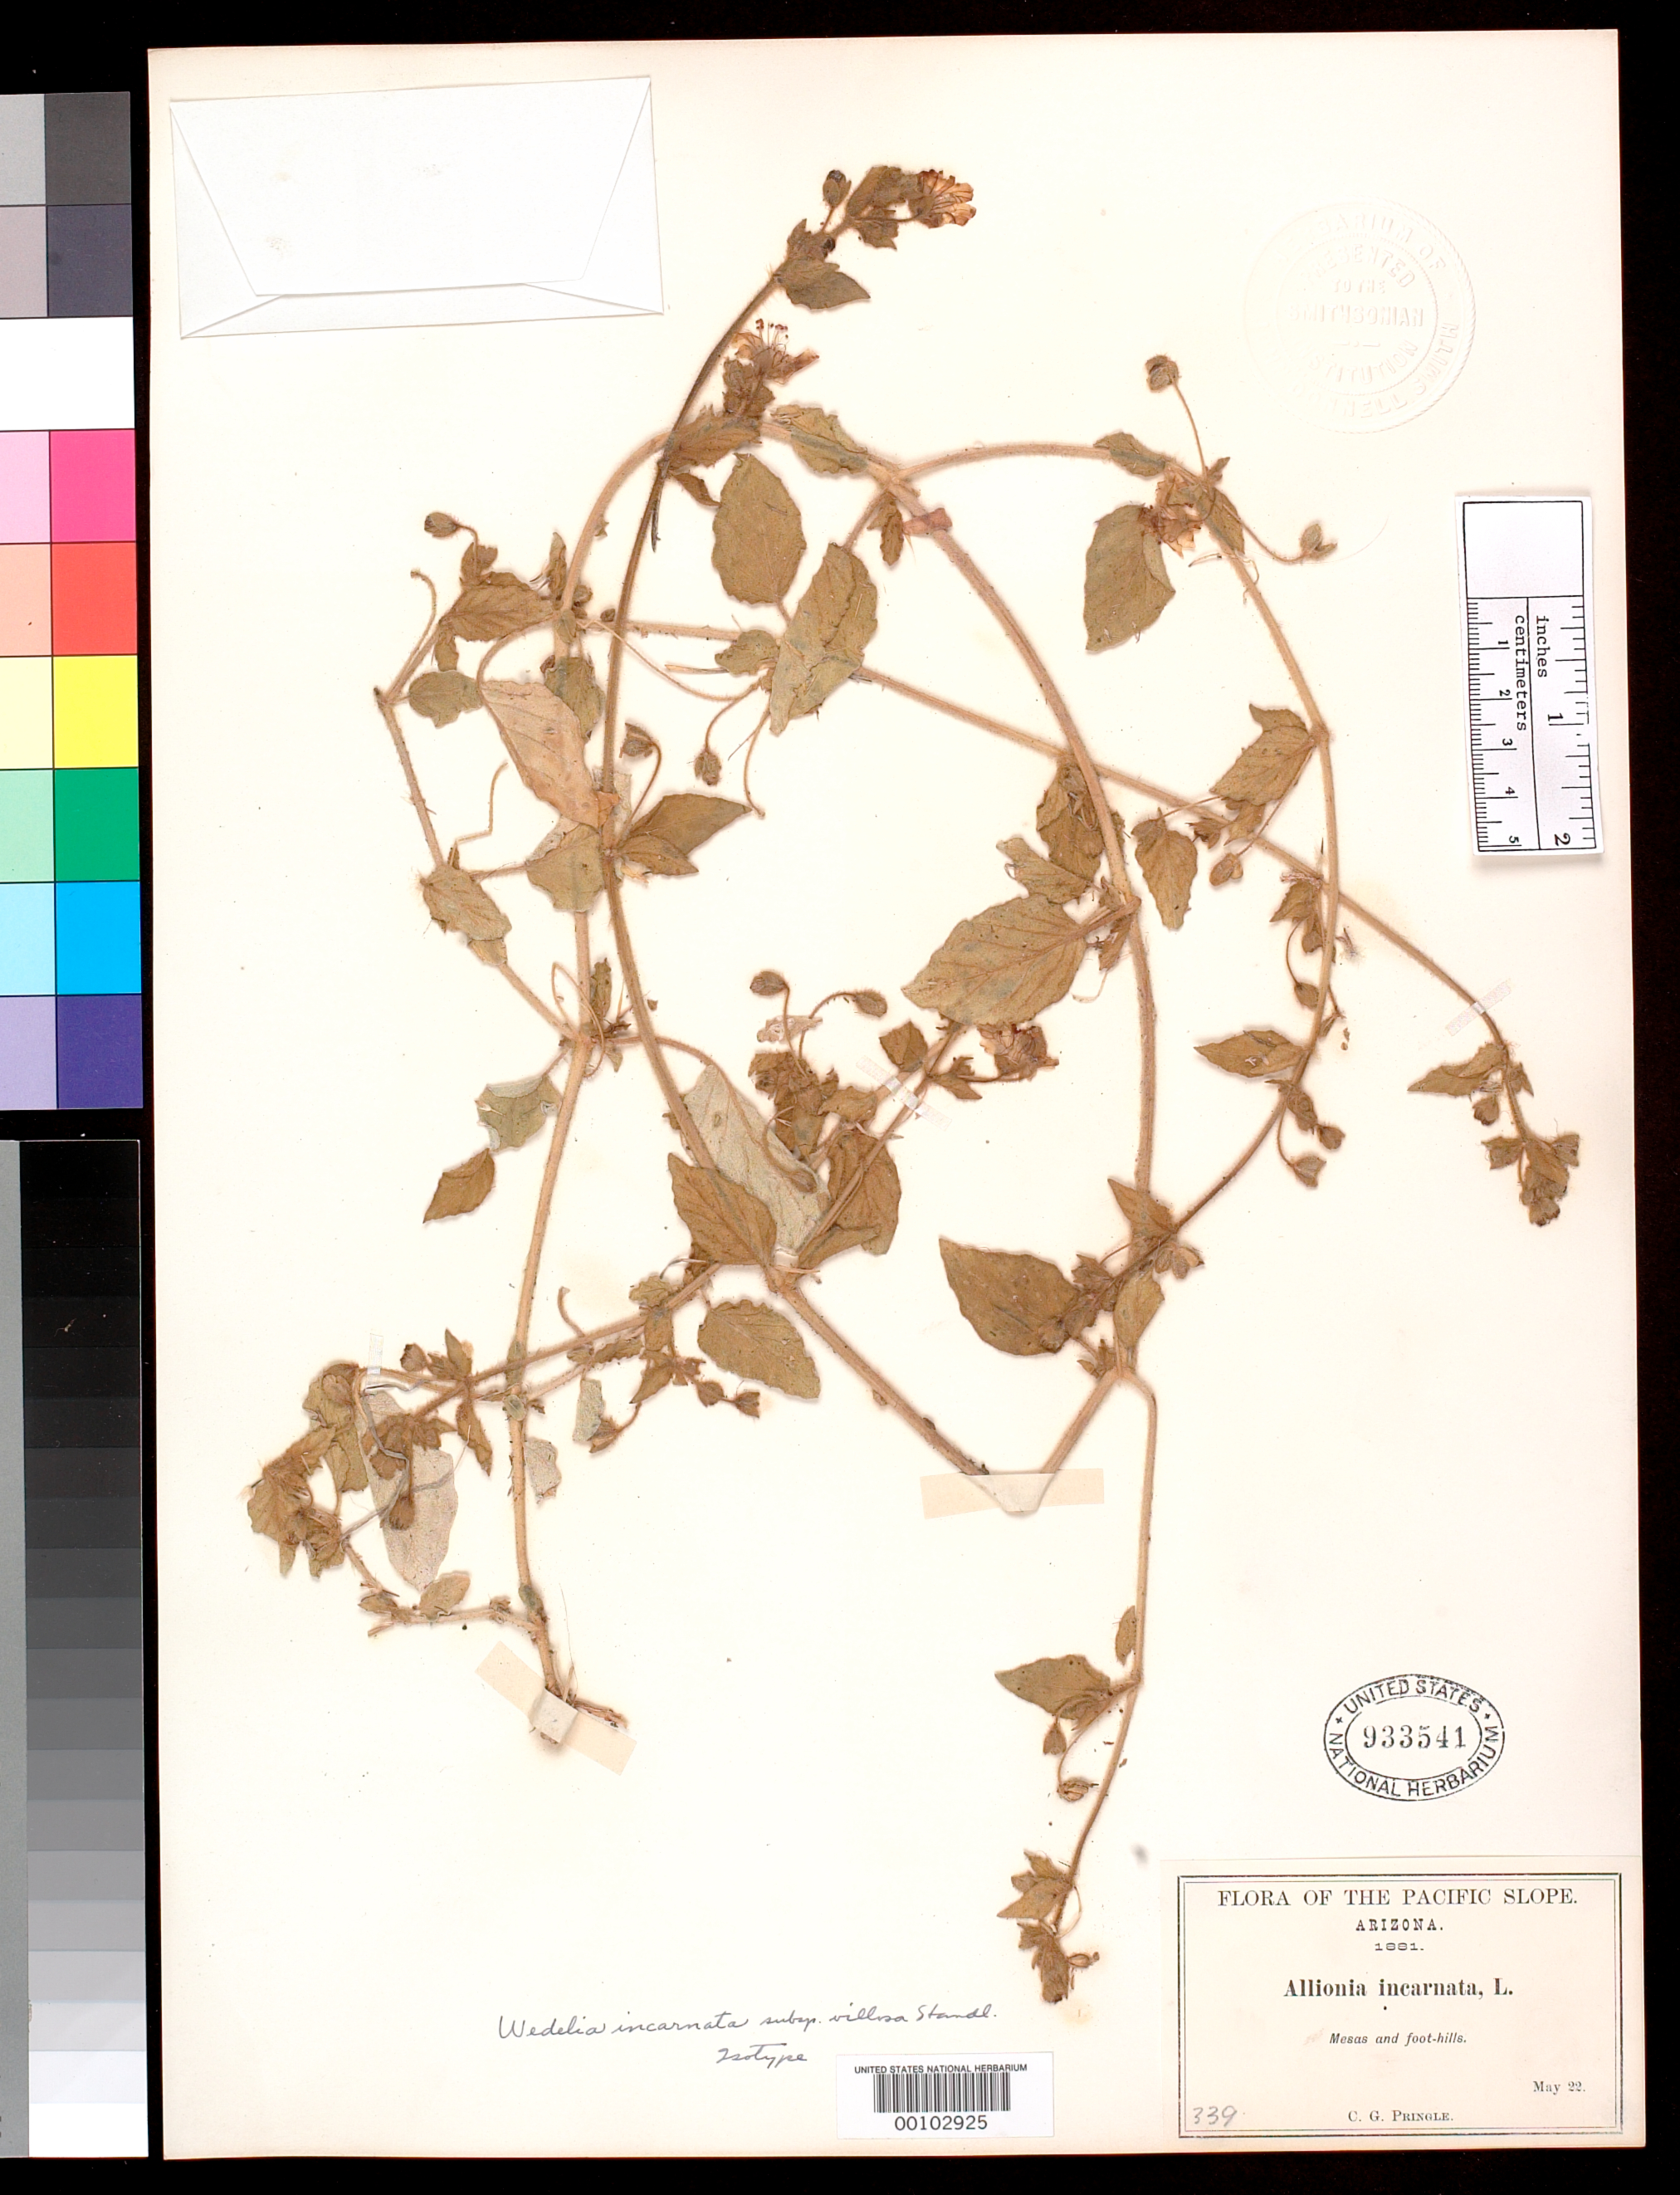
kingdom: Plantae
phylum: Tracheophyta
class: Magnoliopsida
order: Asterales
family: Asteraceae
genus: Wedelia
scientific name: Wedelia incarnata subsp. villosa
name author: Standl.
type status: Isotype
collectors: C. G. Pringle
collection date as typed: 22 May 1881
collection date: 1881-05-22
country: United States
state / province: Arizona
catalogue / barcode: US 933541